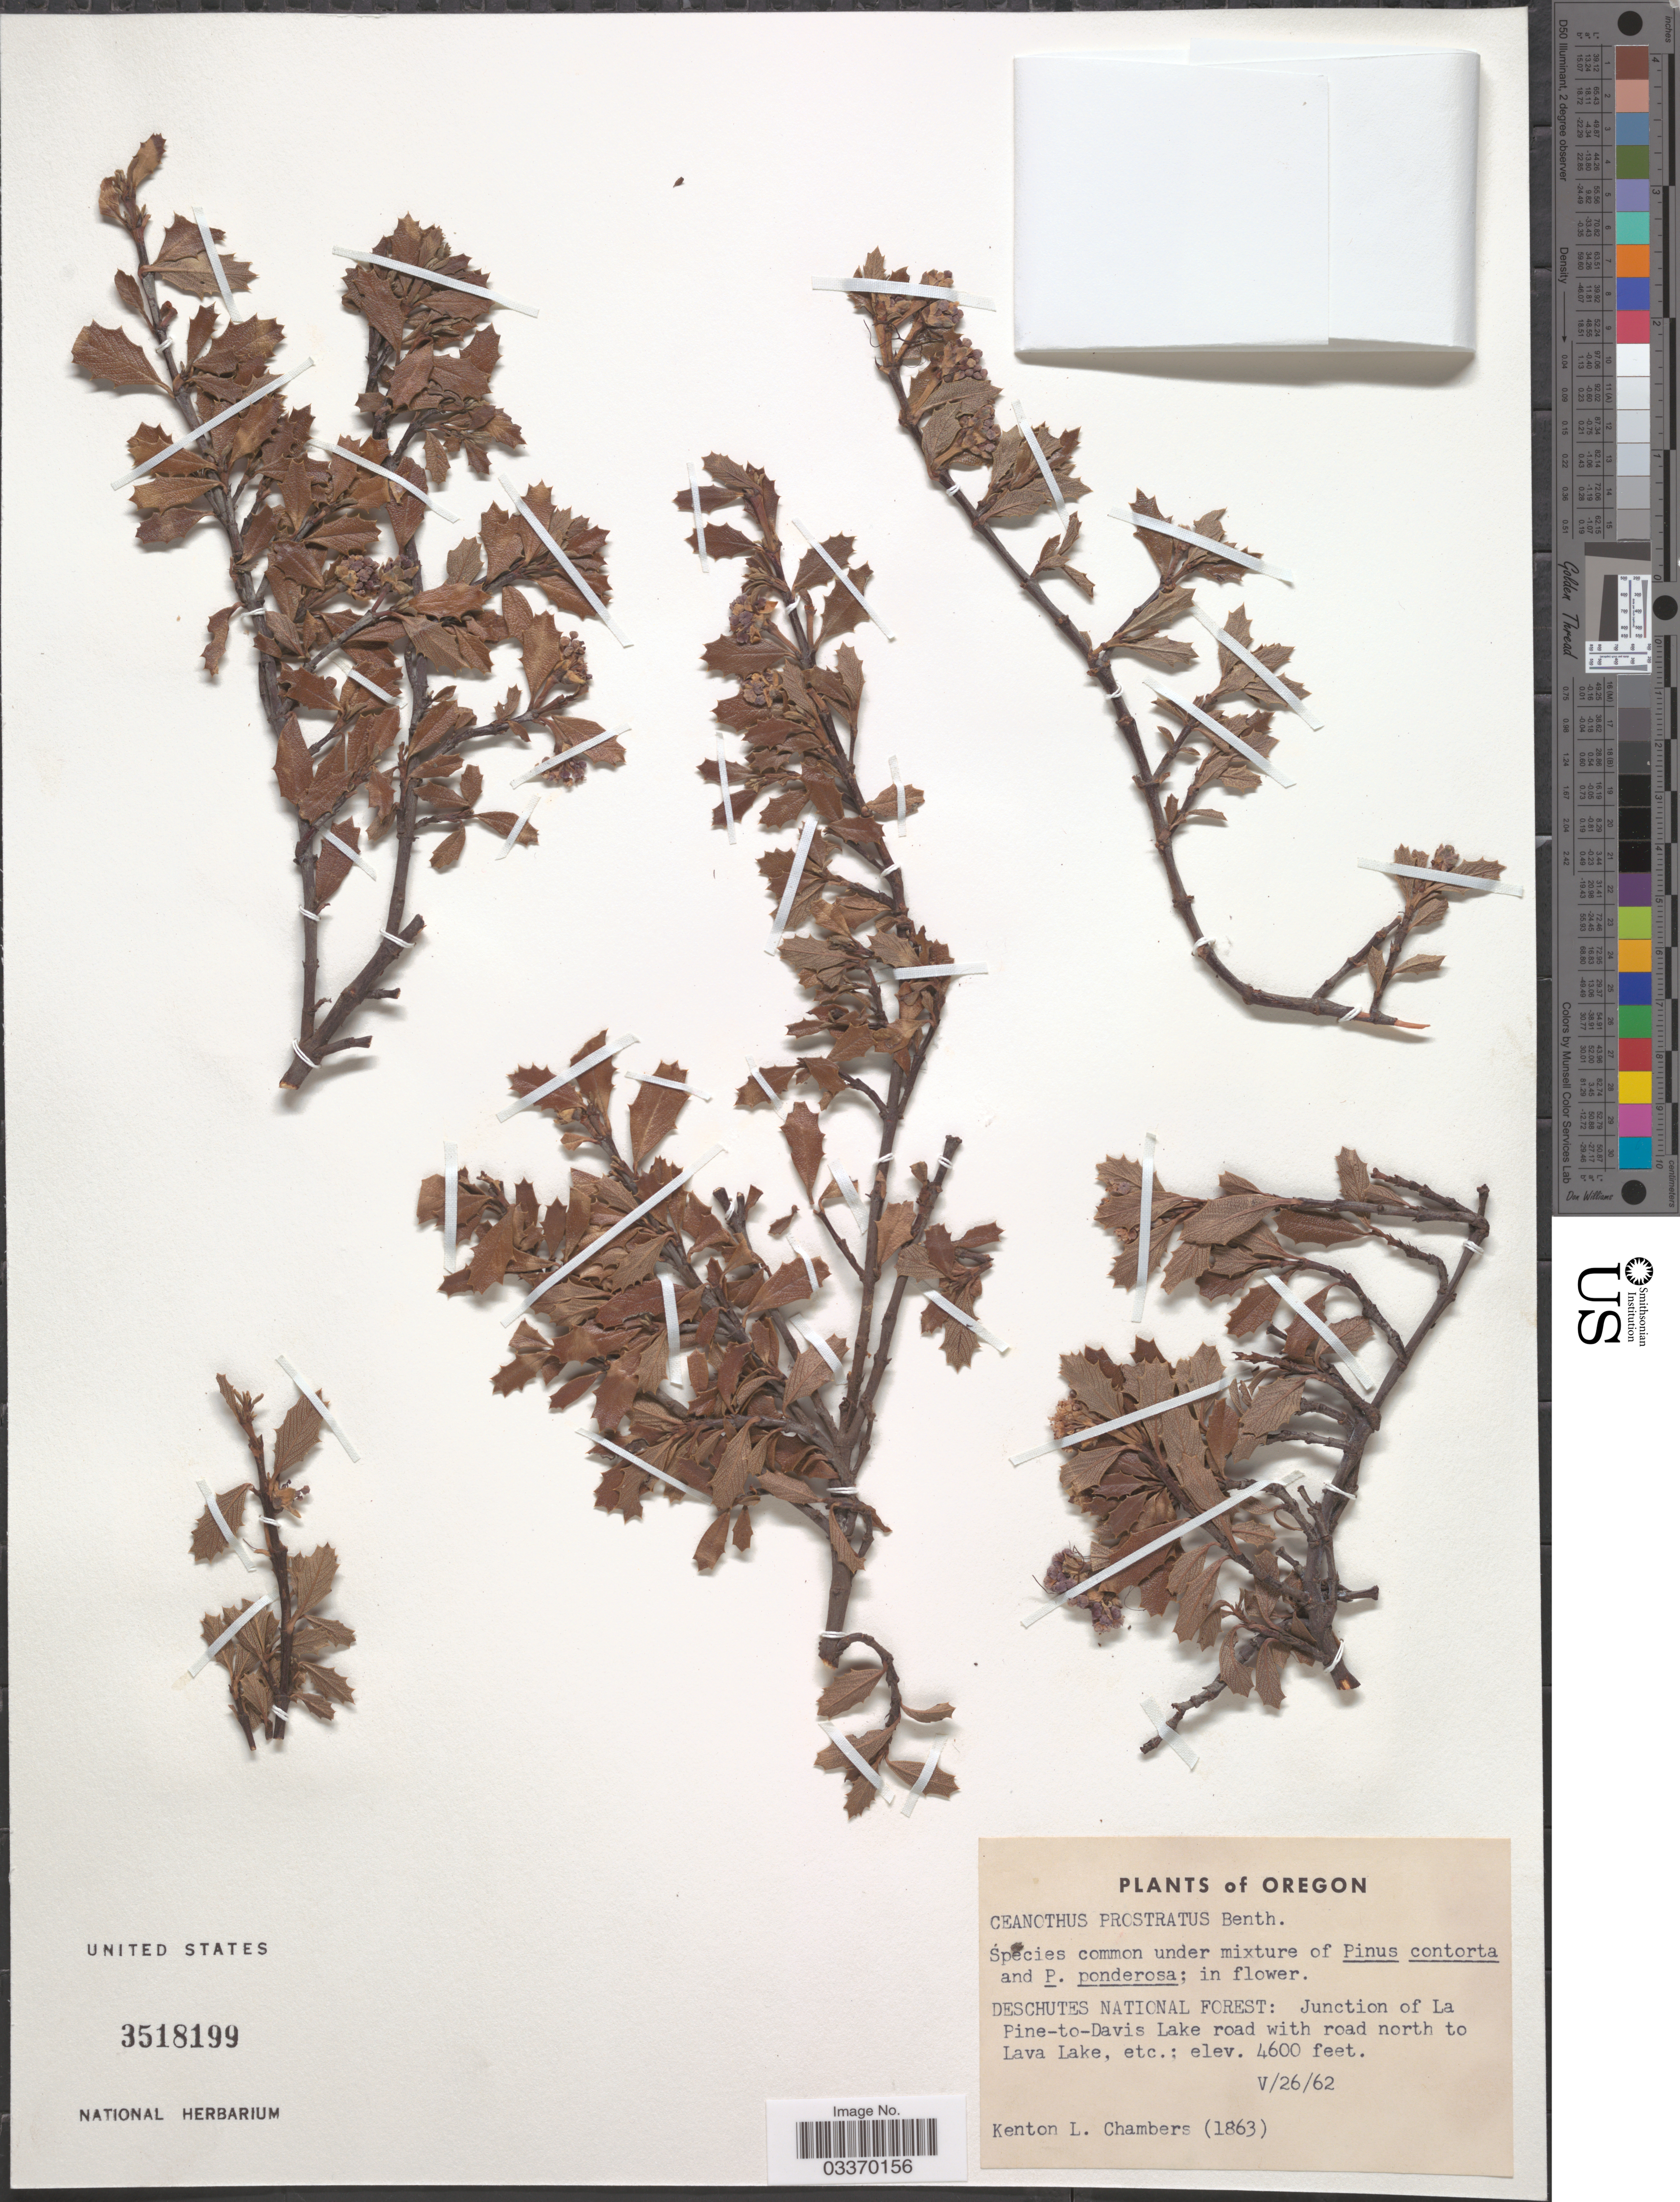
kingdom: Plantae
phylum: Tracheophyta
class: Magnoliopsida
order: Rosales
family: Rhamnaceae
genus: Ceanothus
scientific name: Ceanothus prostratus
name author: Benth.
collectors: K. L. Chambers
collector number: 1863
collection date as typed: Transcribed d/m/y: 26/5/62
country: United States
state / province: Oregon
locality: Deschutes National Forest: Junction of La Pine-to-Davis Lake road with road north to Lava Lake.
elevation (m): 1402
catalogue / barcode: US 3518199